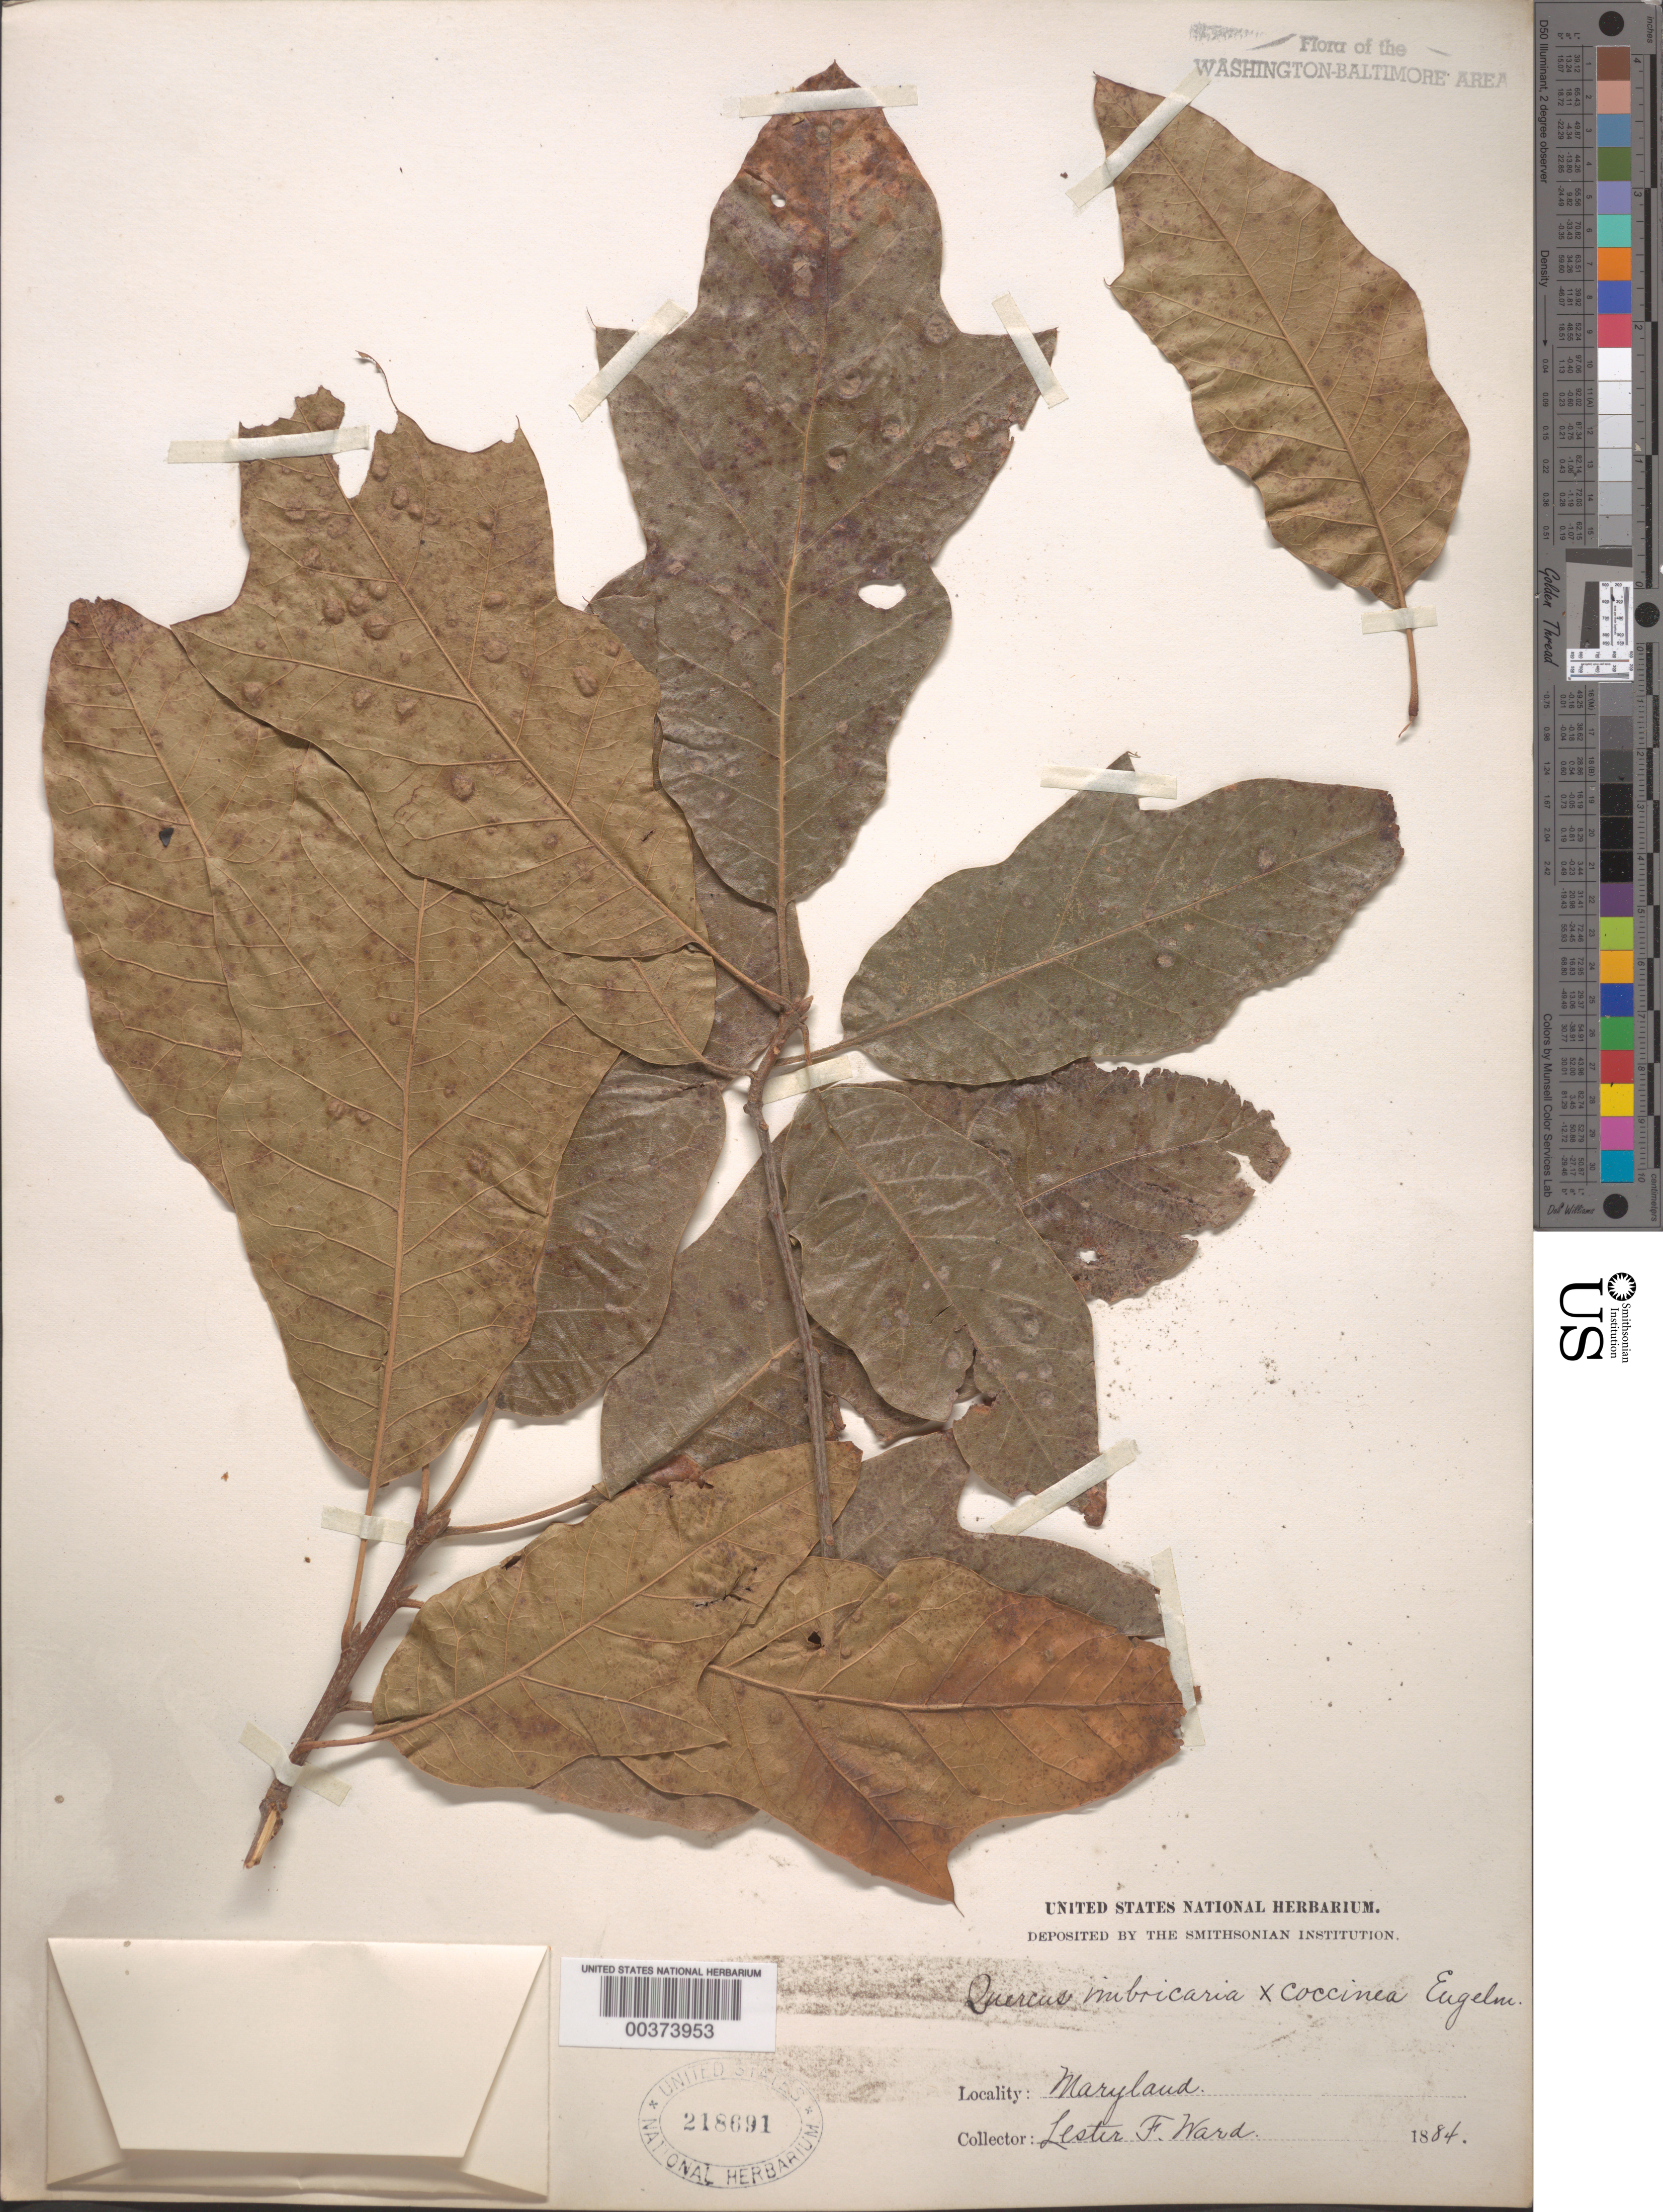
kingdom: Plantae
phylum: Tracheophyta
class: Magnoliopsida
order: Fagales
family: Fagaceae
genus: Quercus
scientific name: Quercus sp.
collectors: L. F. Ward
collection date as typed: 1884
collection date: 1884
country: United States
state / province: Maryland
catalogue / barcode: US 218691